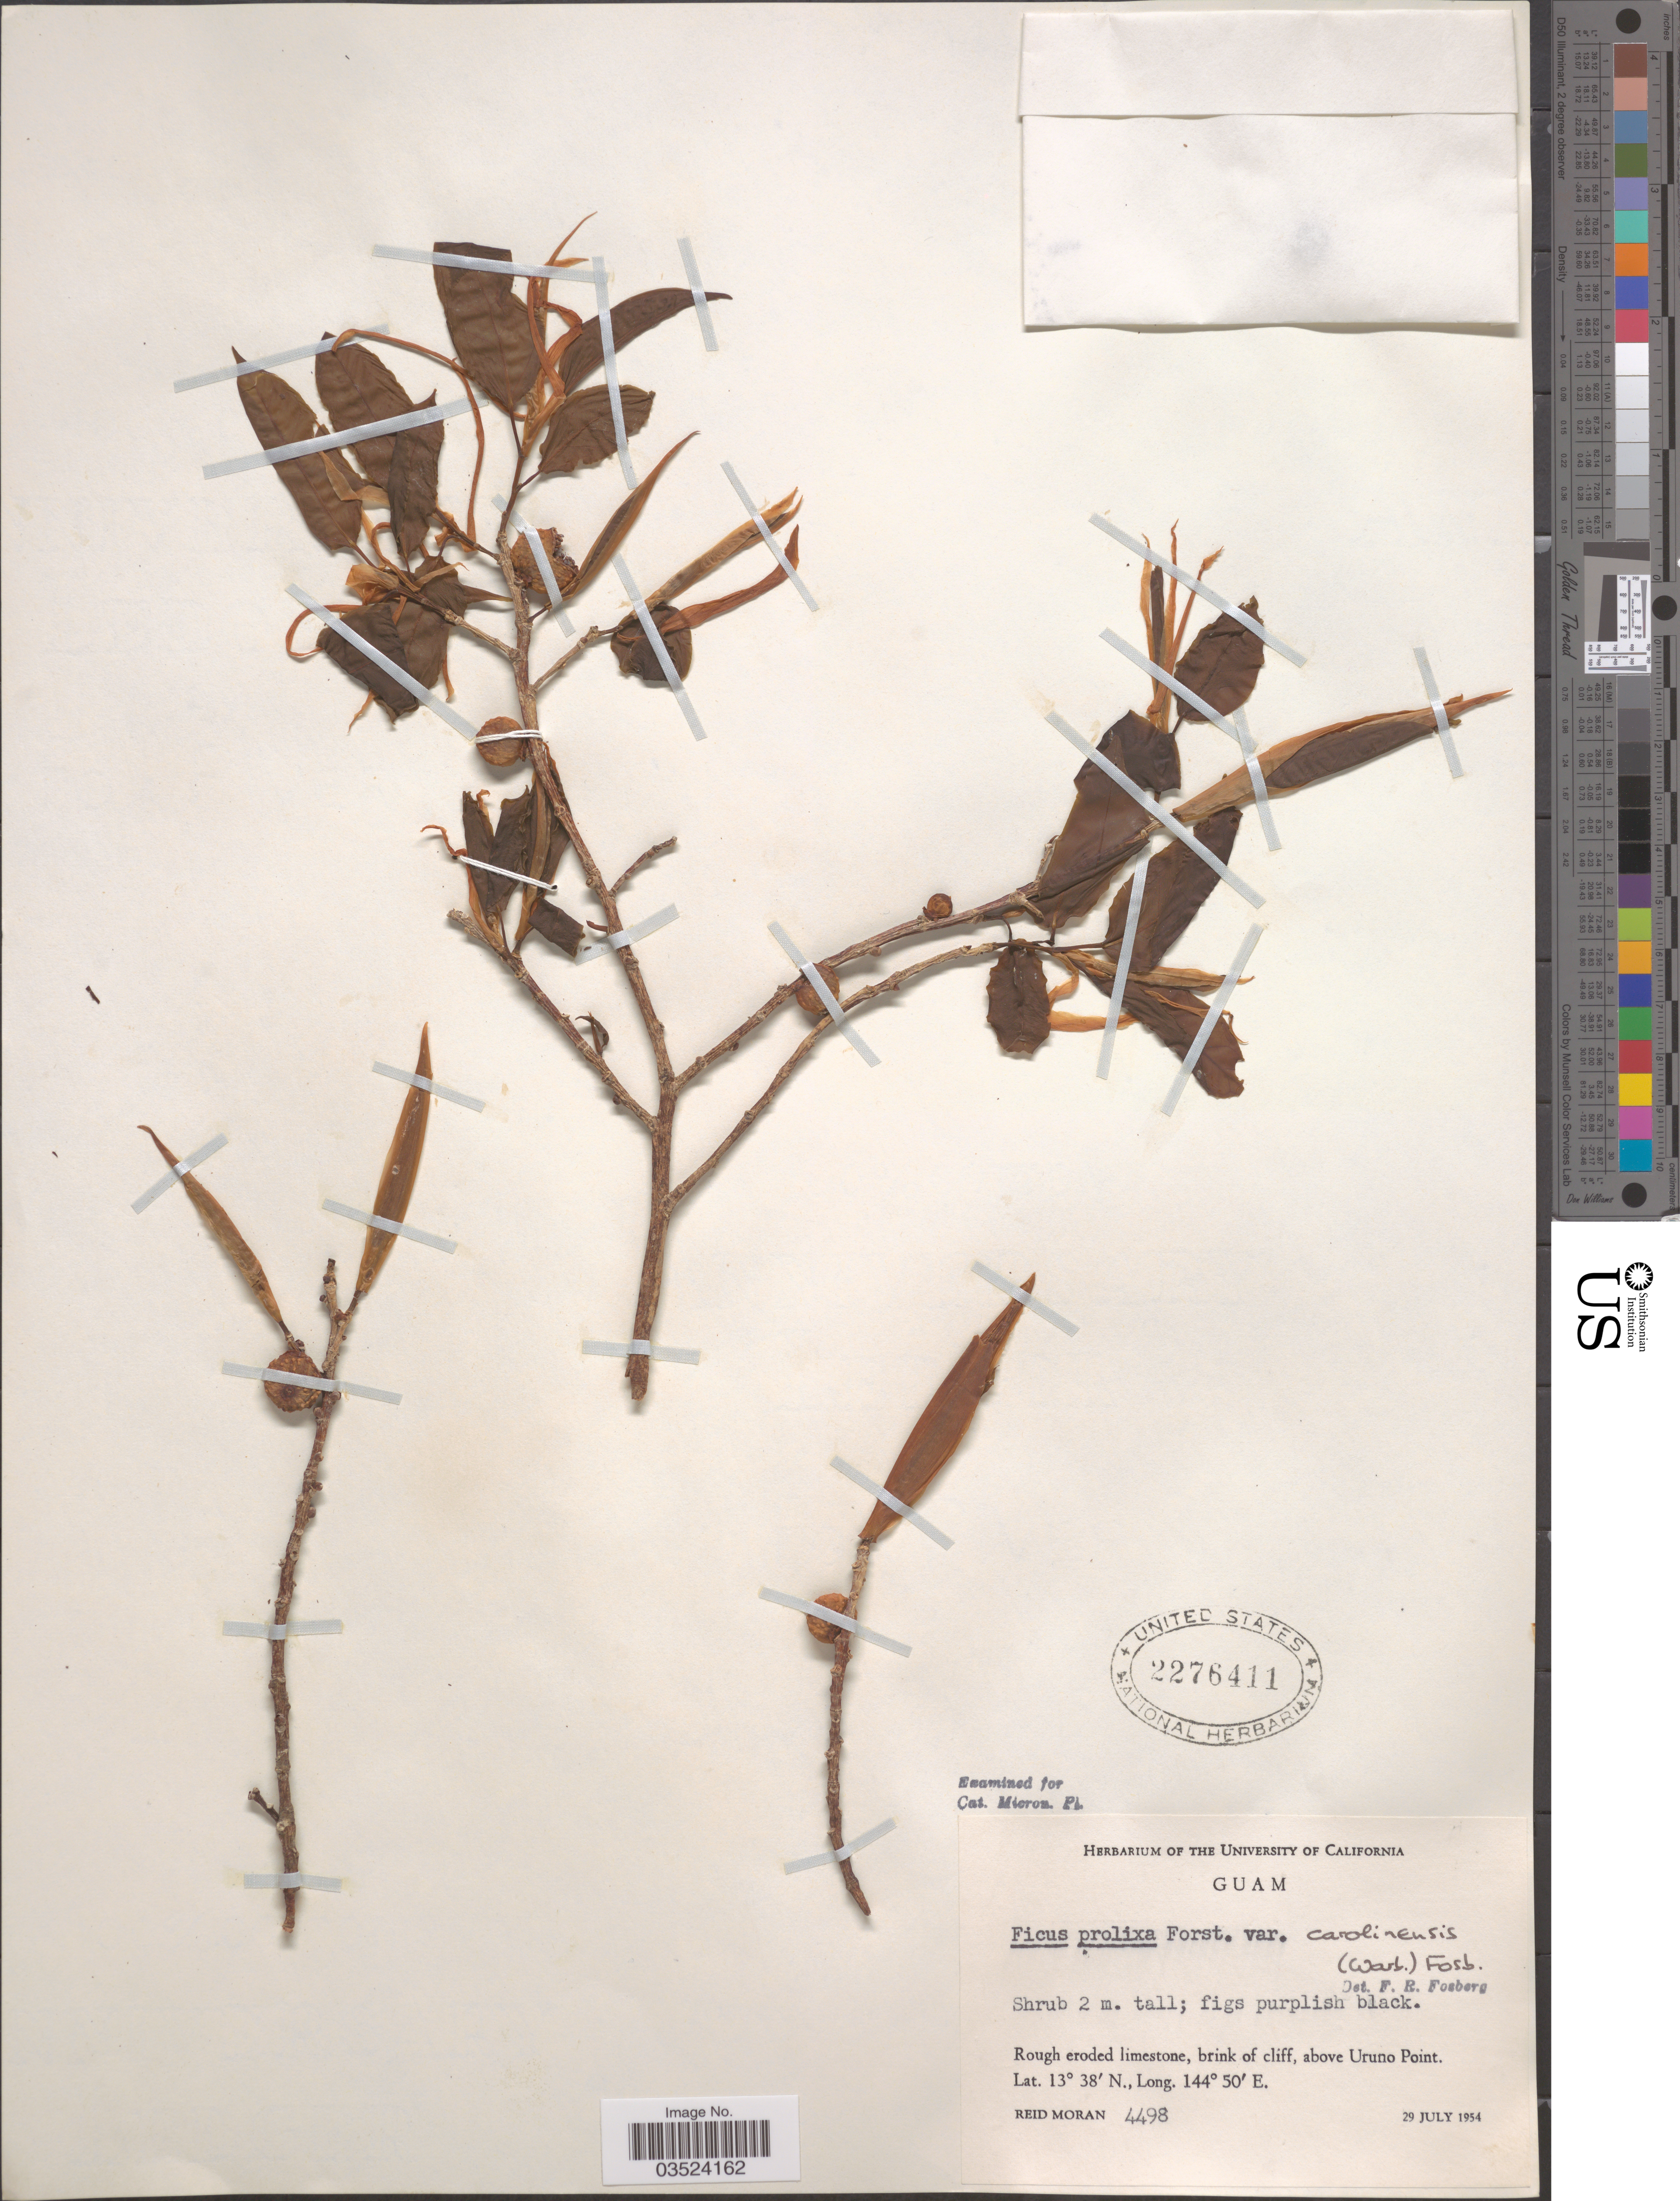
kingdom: Plantae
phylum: Tracheophyta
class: Magnoliopsida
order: Rosales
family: Moraceae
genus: Ficus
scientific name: Ficus prolixa var. carolinensis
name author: (Warb.) Fosberg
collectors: R. Moran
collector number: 4498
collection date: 1954-07-29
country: Guam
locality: Above Uruno Point.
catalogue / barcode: US 2276411